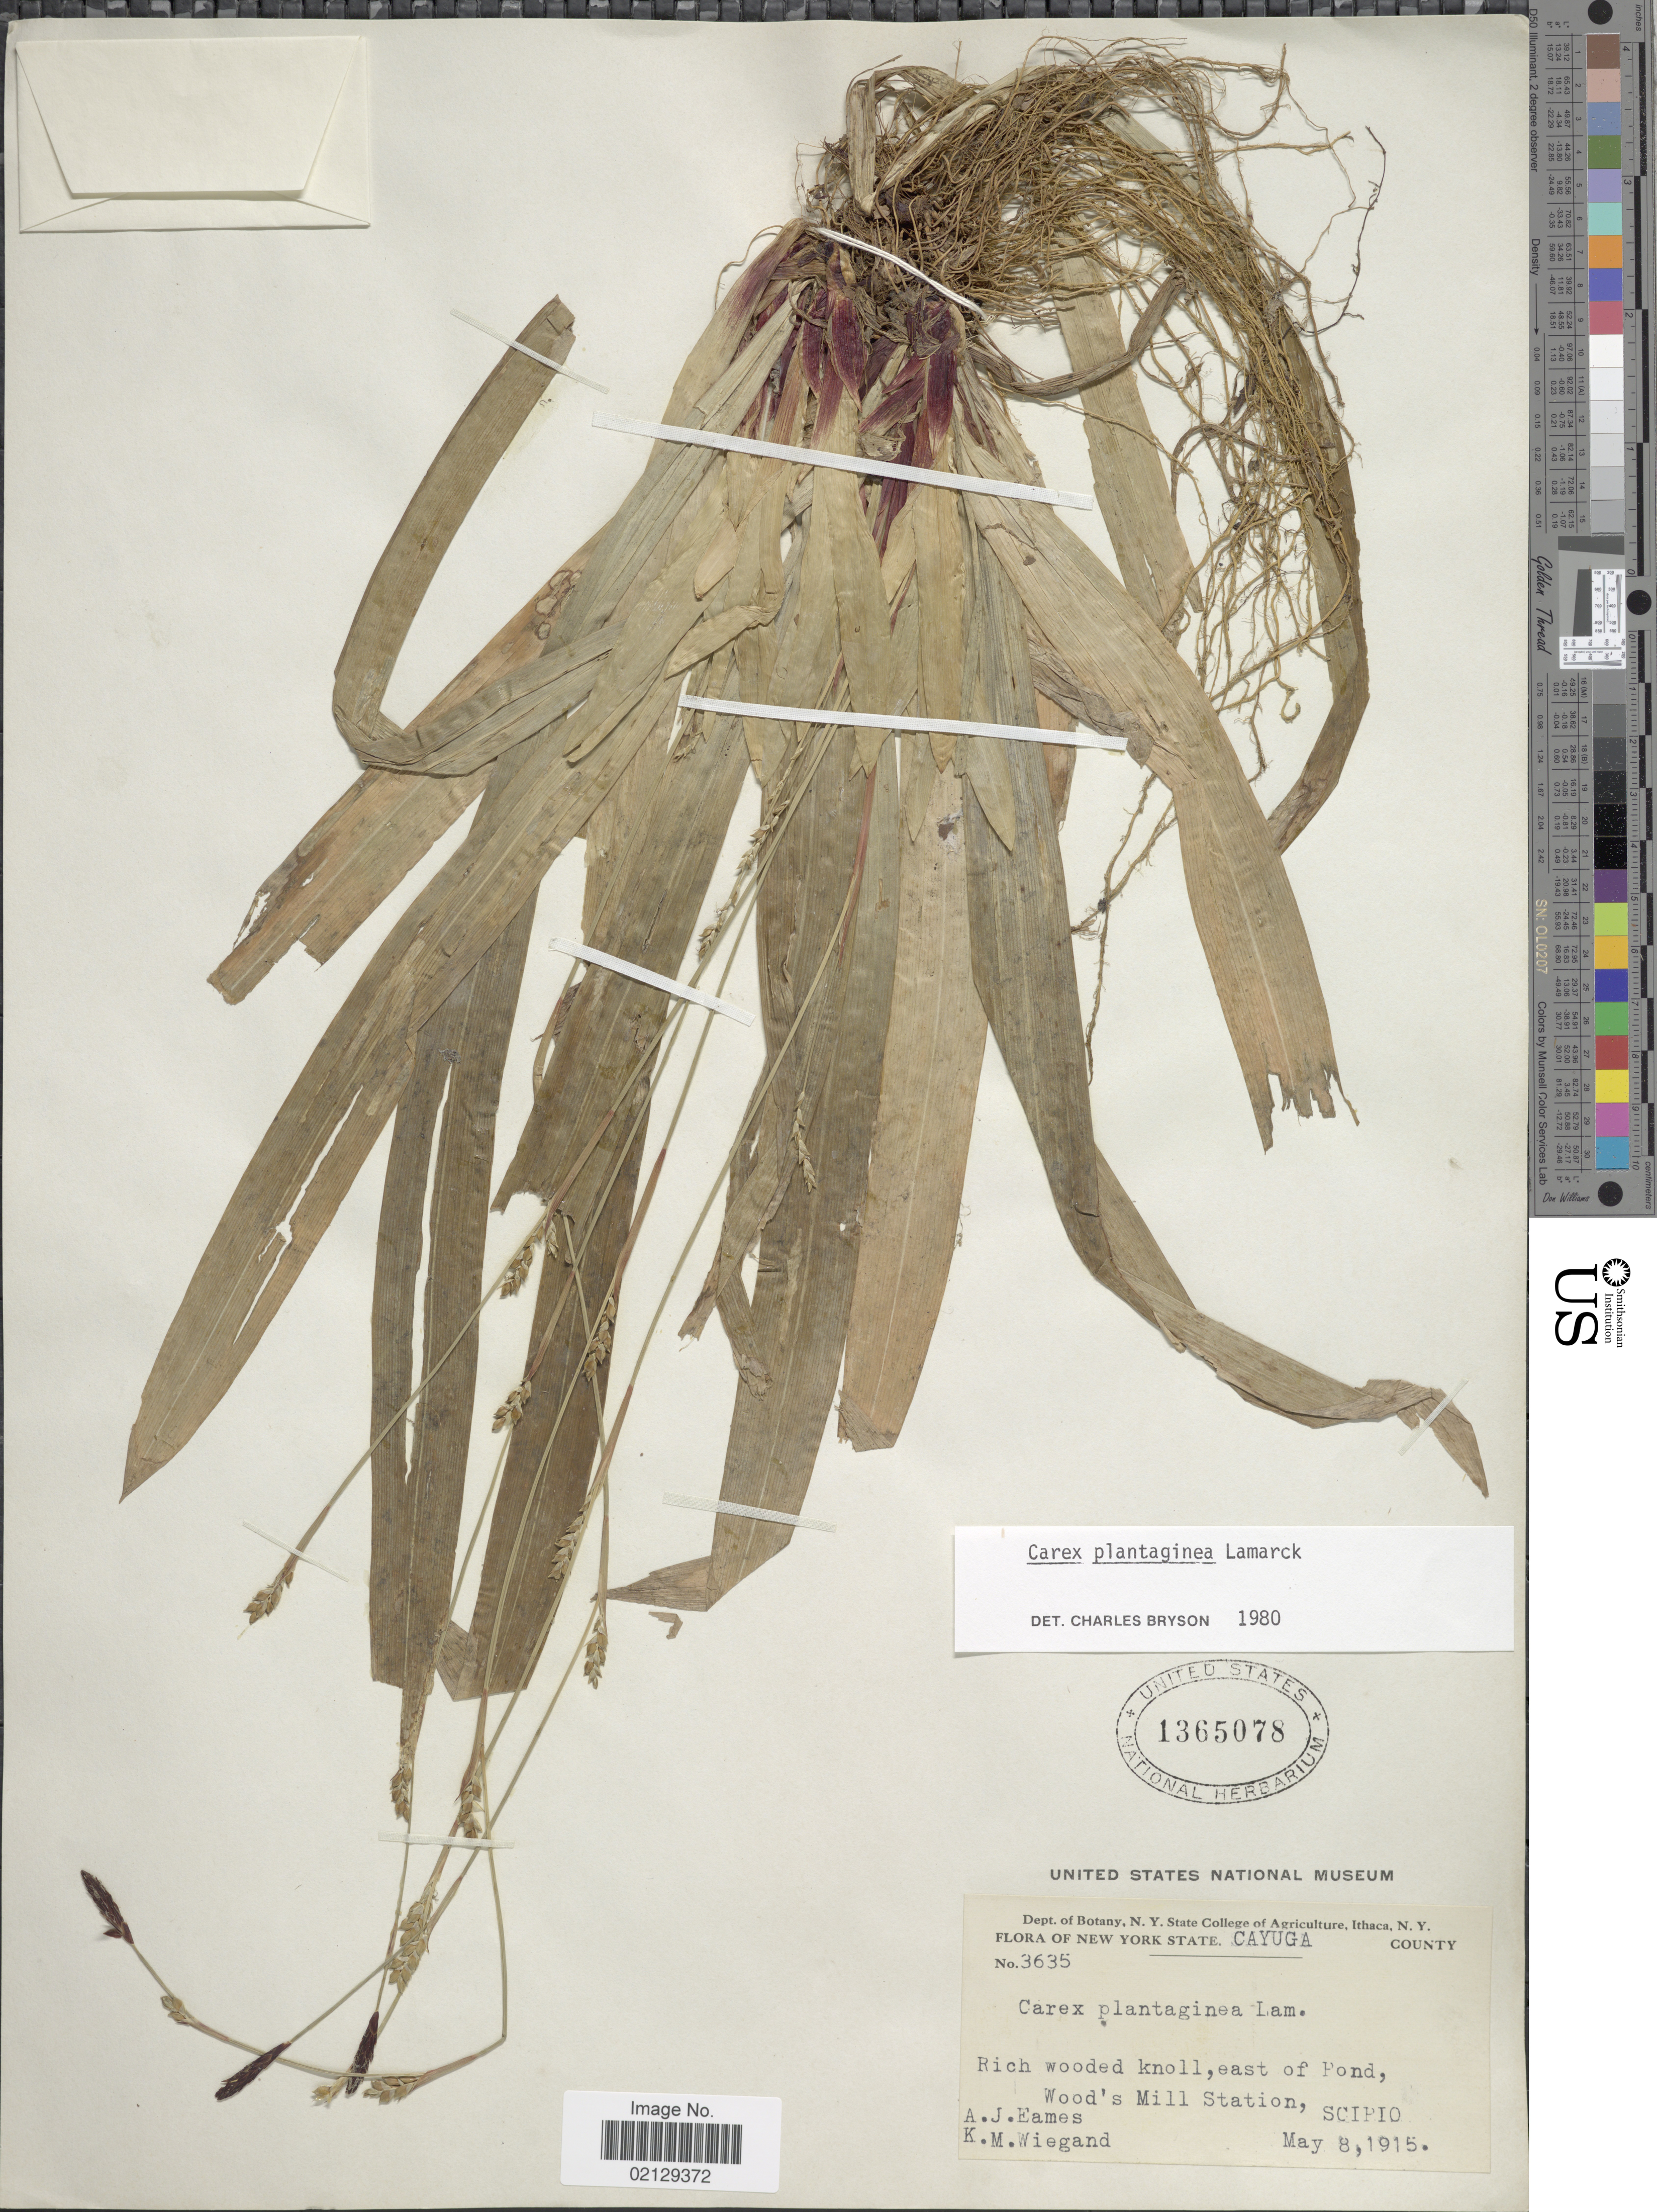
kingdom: Plantae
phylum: Tracheophyta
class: Liliopsida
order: Poales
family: Cyperaceae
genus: Carex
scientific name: Carex plantaginea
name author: Lam.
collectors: A. J. Eames & K. M. Wiegand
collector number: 3635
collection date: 1915-05-08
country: United States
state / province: New York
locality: New York State, Cayuga County, Rich wooded knoll, east of Pond, Wood's Mill Station, Scipio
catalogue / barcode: US 1365078